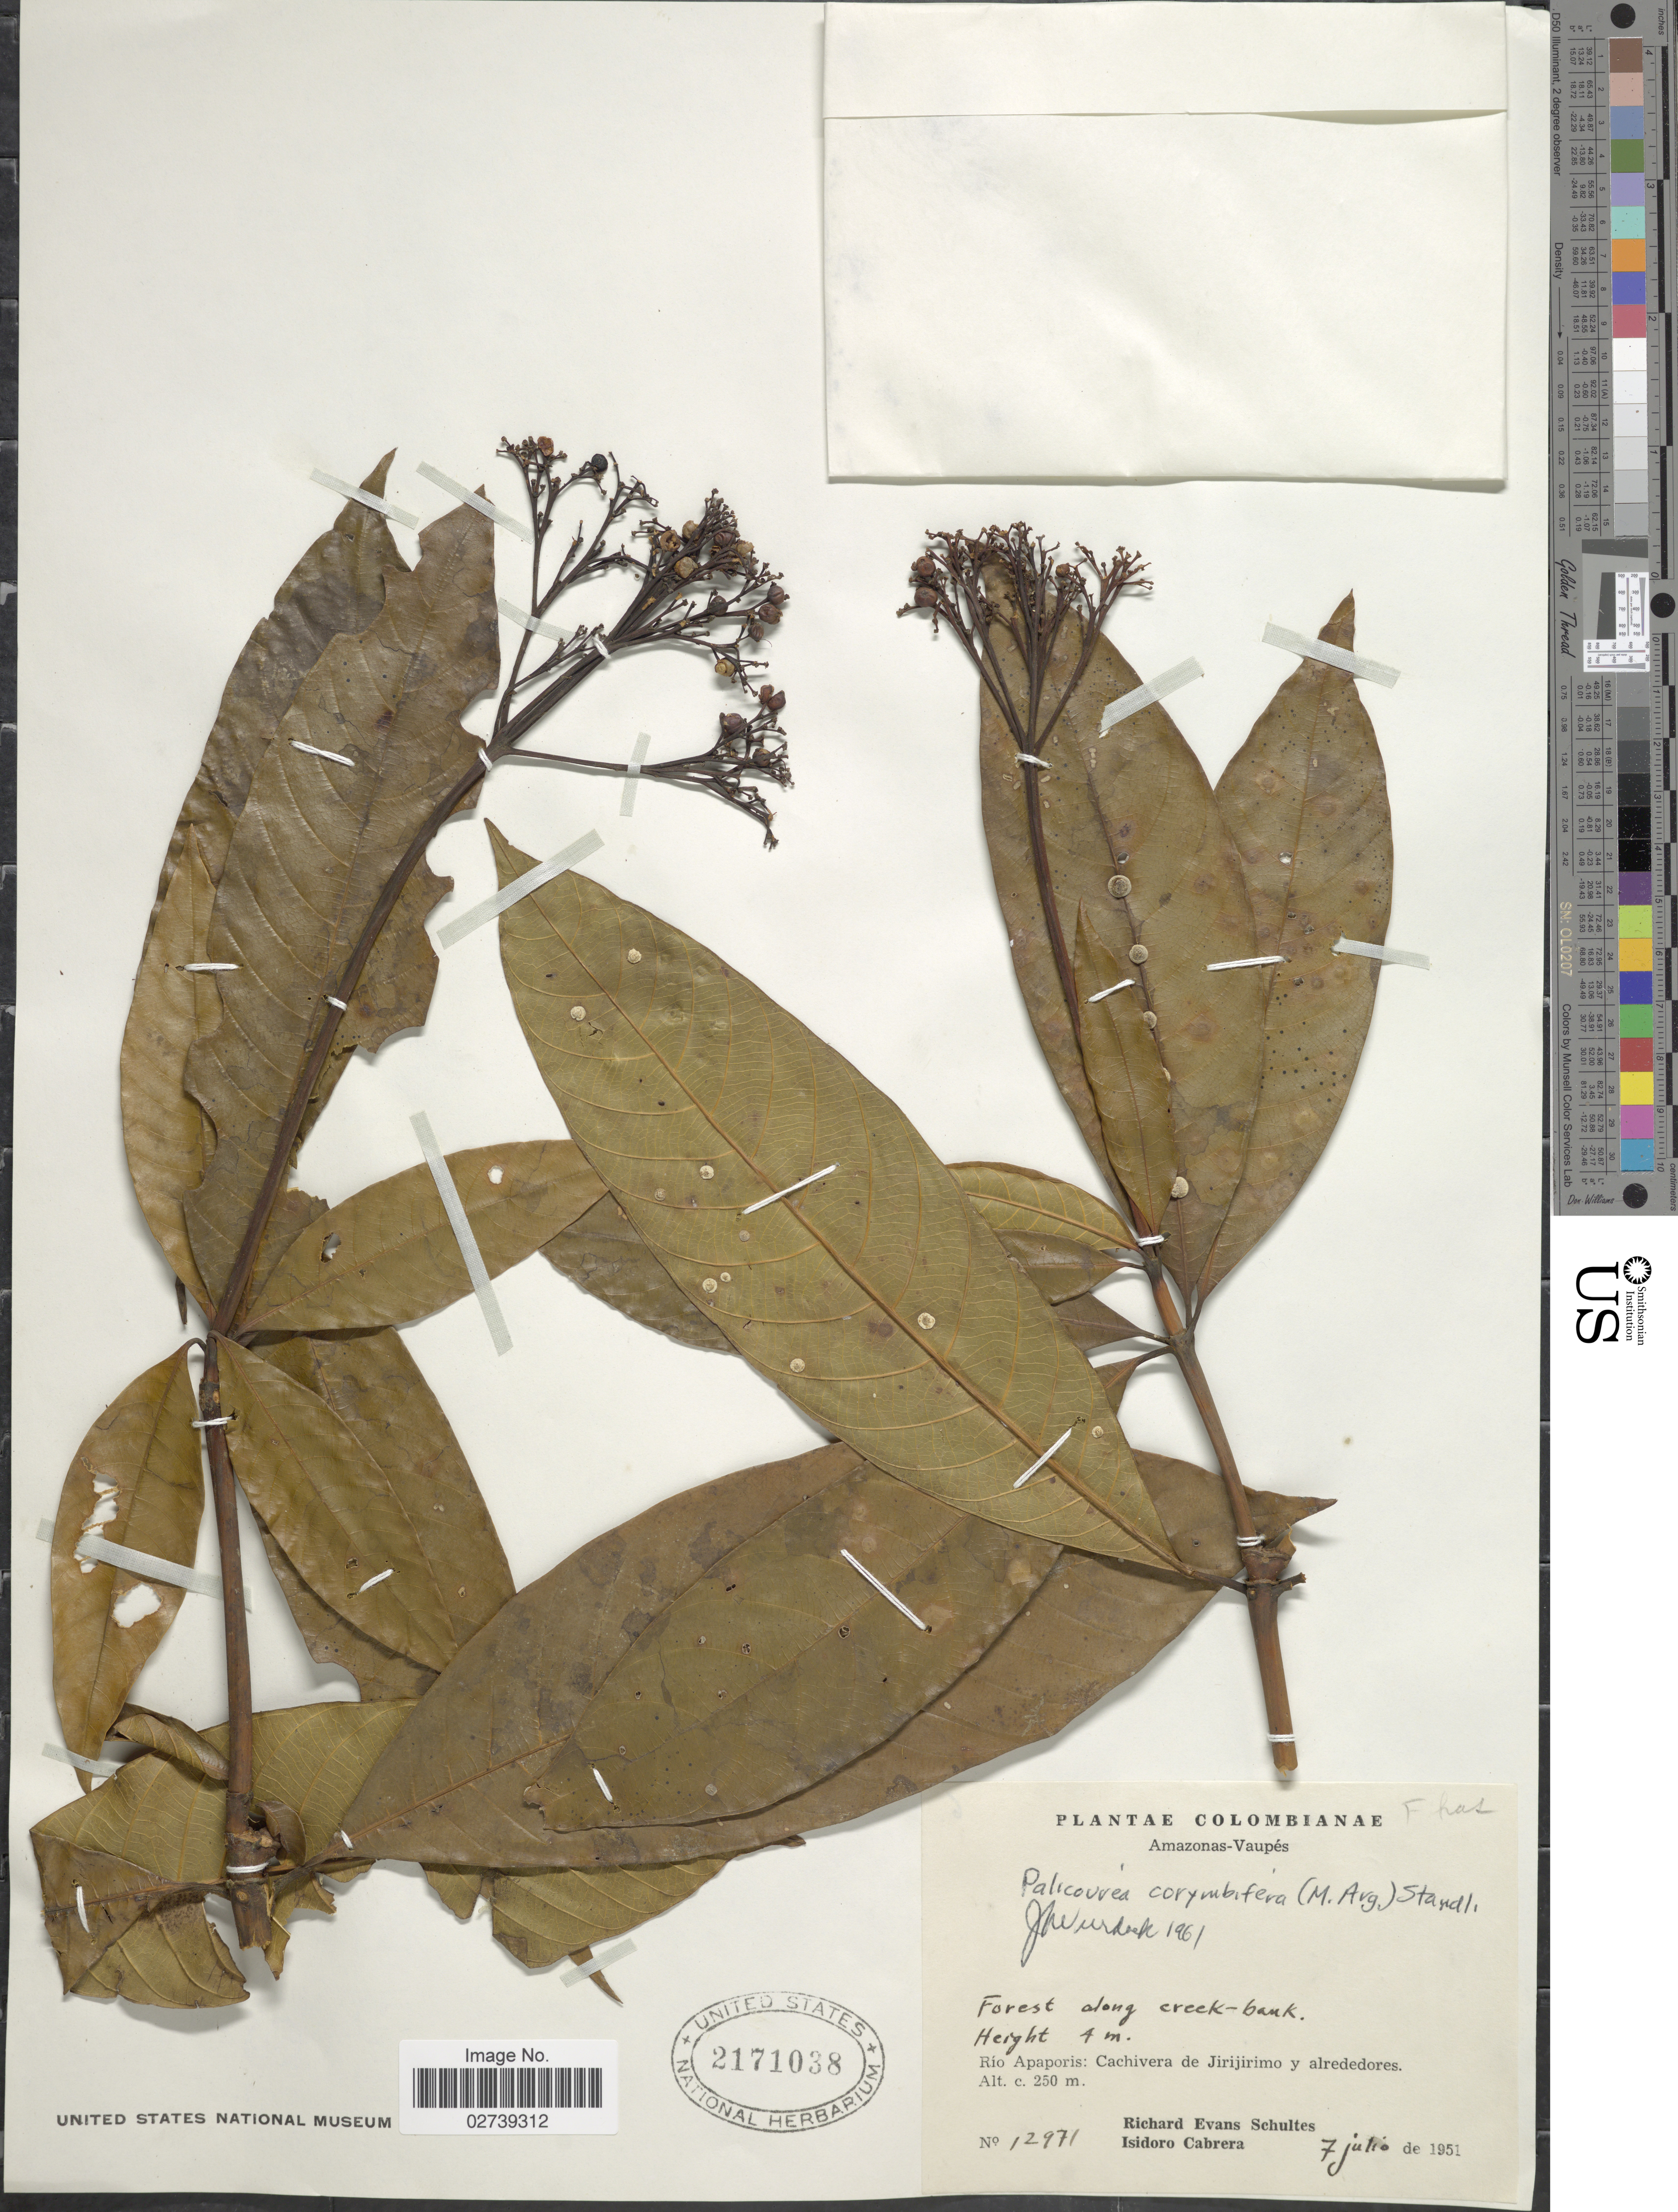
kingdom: Plantae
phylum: Tracheophyta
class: Magnoliopsida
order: Gentianales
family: Rubiaceae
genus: Palicourea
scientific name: Palicourea corymbifera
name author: (Müll. Arg.) Standl.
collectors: R. E. Schultes & I. Cabrera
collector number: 12971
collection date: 1951-07-07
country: Colombia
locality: Amazonas-Vaupes, Rio Apaporis: Cachivera de Jirijirimo y alrededores.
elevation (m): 250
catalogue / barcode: US 2171038